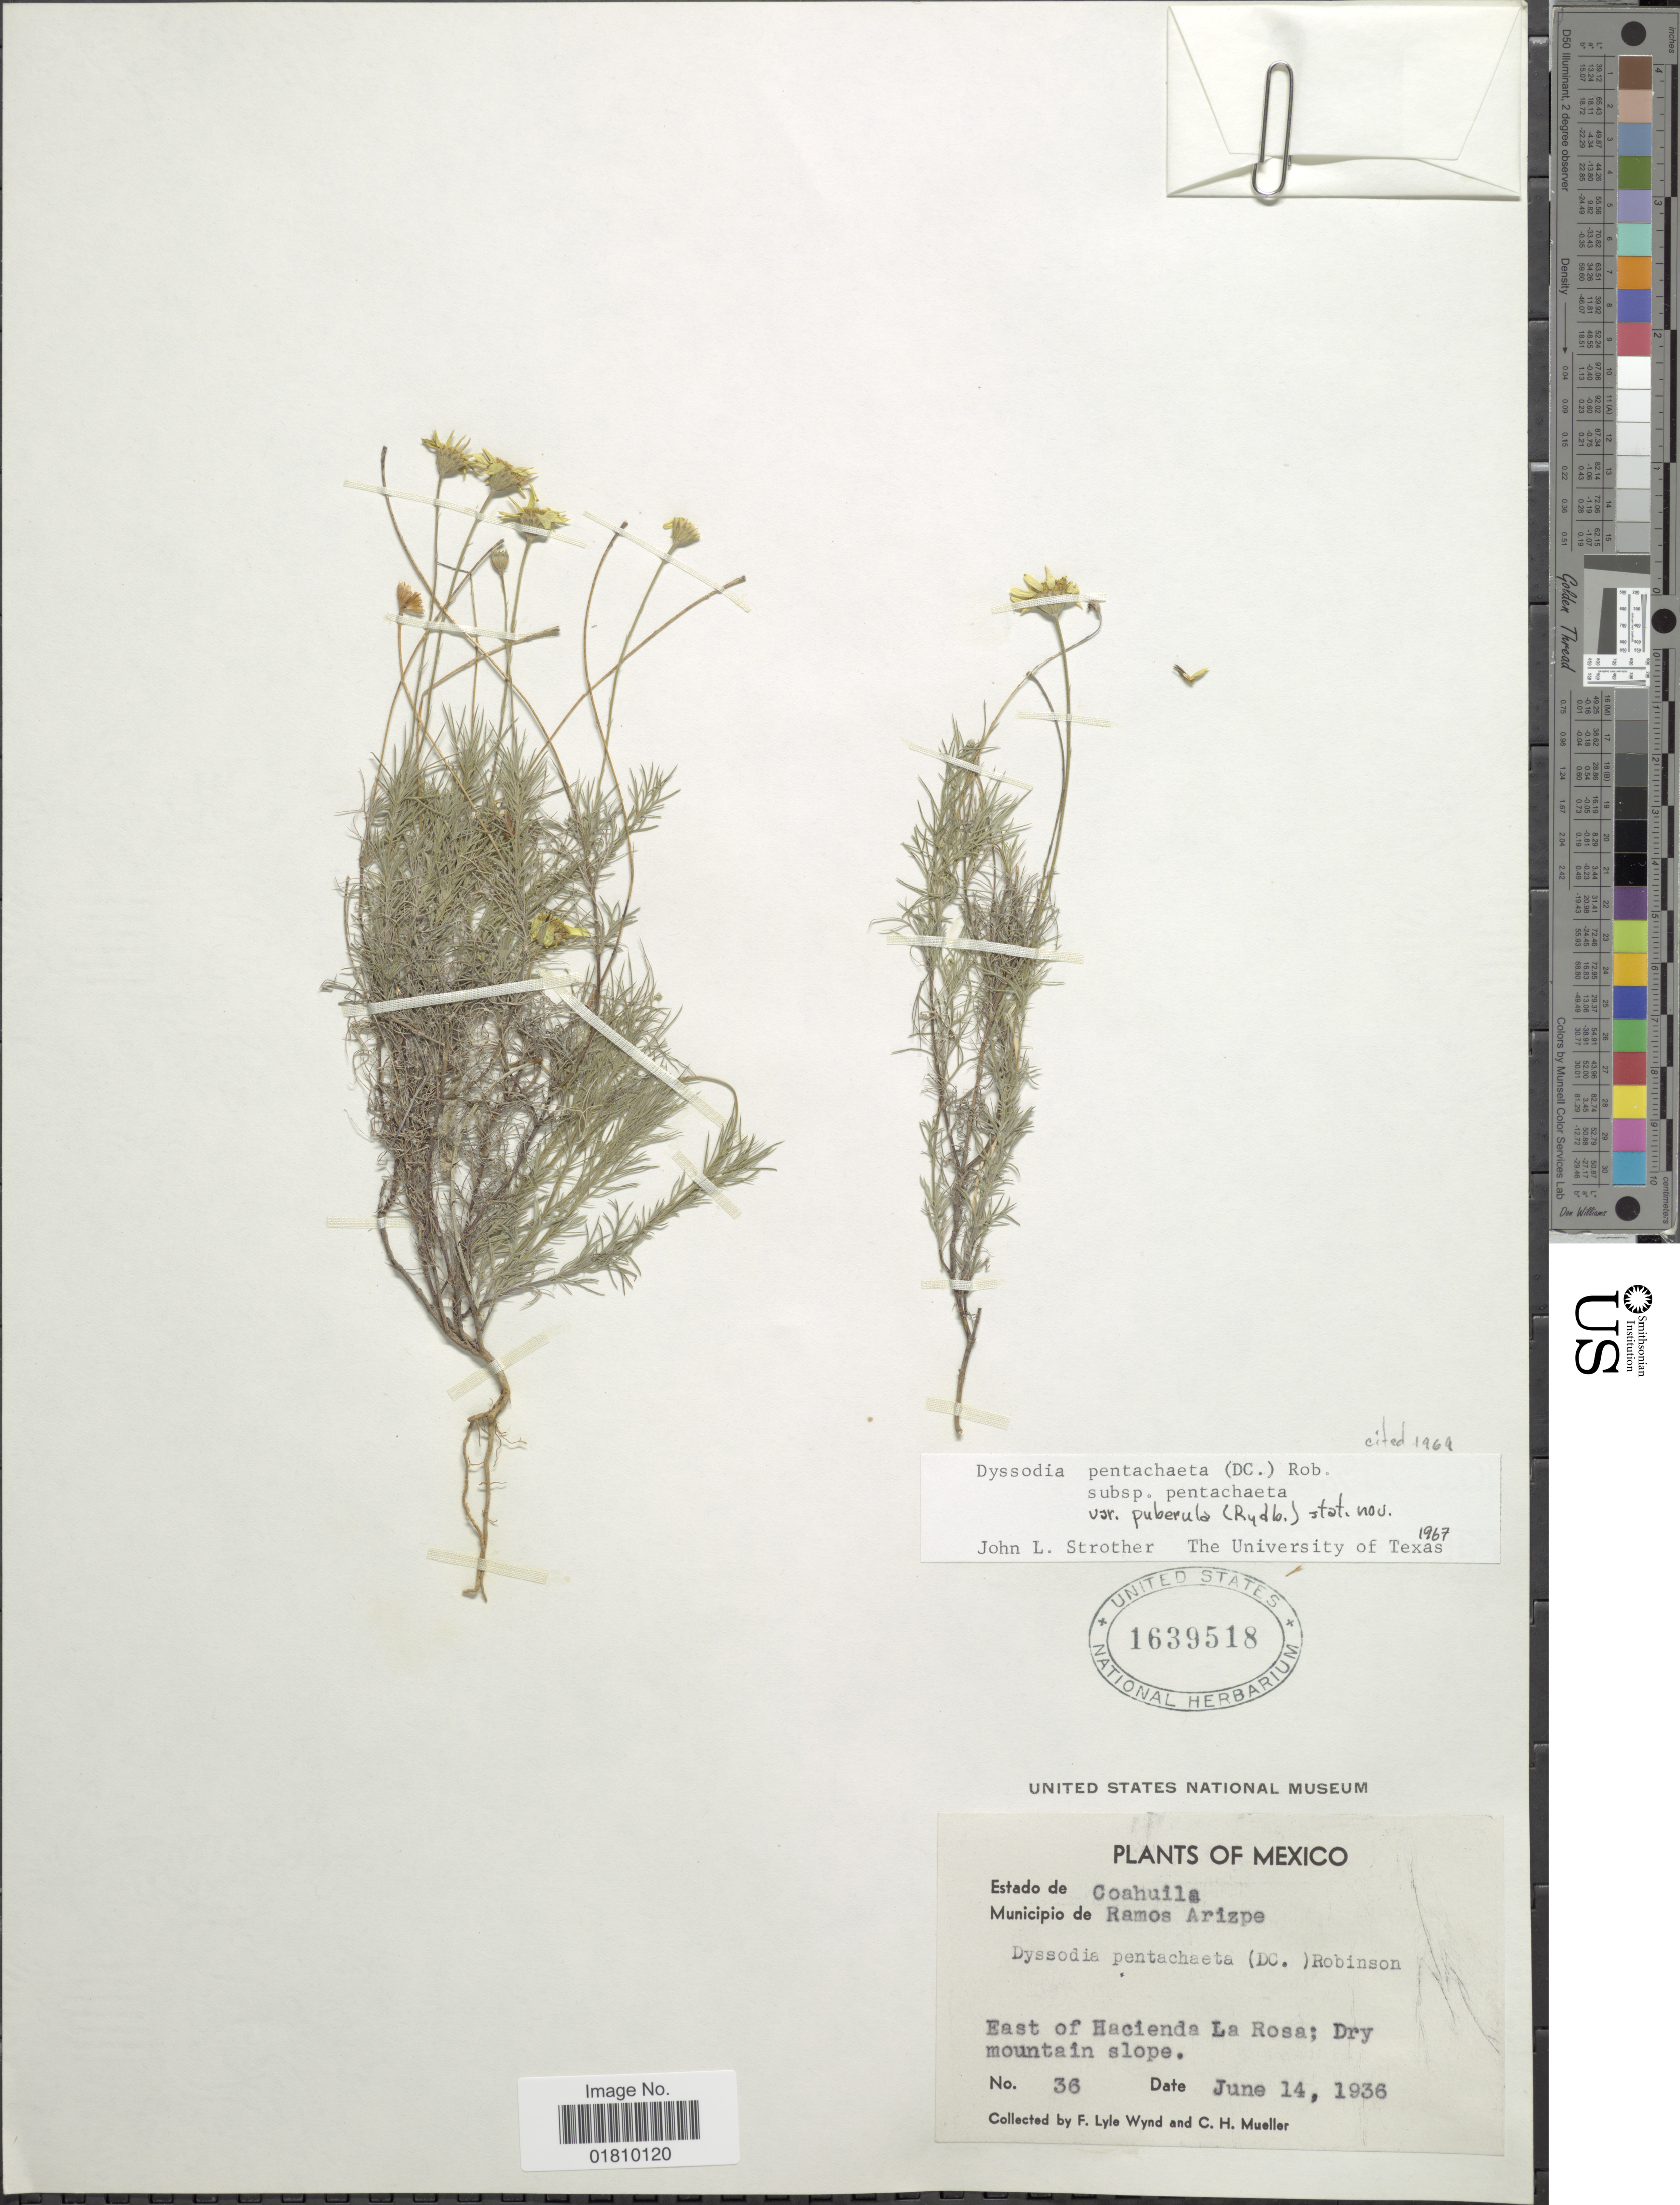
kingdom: Plantae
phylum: Tracheophyta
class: Magnoliopsida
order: Asterales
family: Asteraceae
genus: Thymophylla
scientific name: Thymophylla pentachaeta var. puberula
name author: (Rydb.) Strother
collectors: F. L. Wynd & C. H. Mueller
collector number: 36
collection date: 1936-06-14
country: Mexico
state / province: Coahuila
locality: Municipio de Ramos Arizpe, east of Hacienda La Rosa; Dry mountain slope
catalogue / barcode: US 1639518